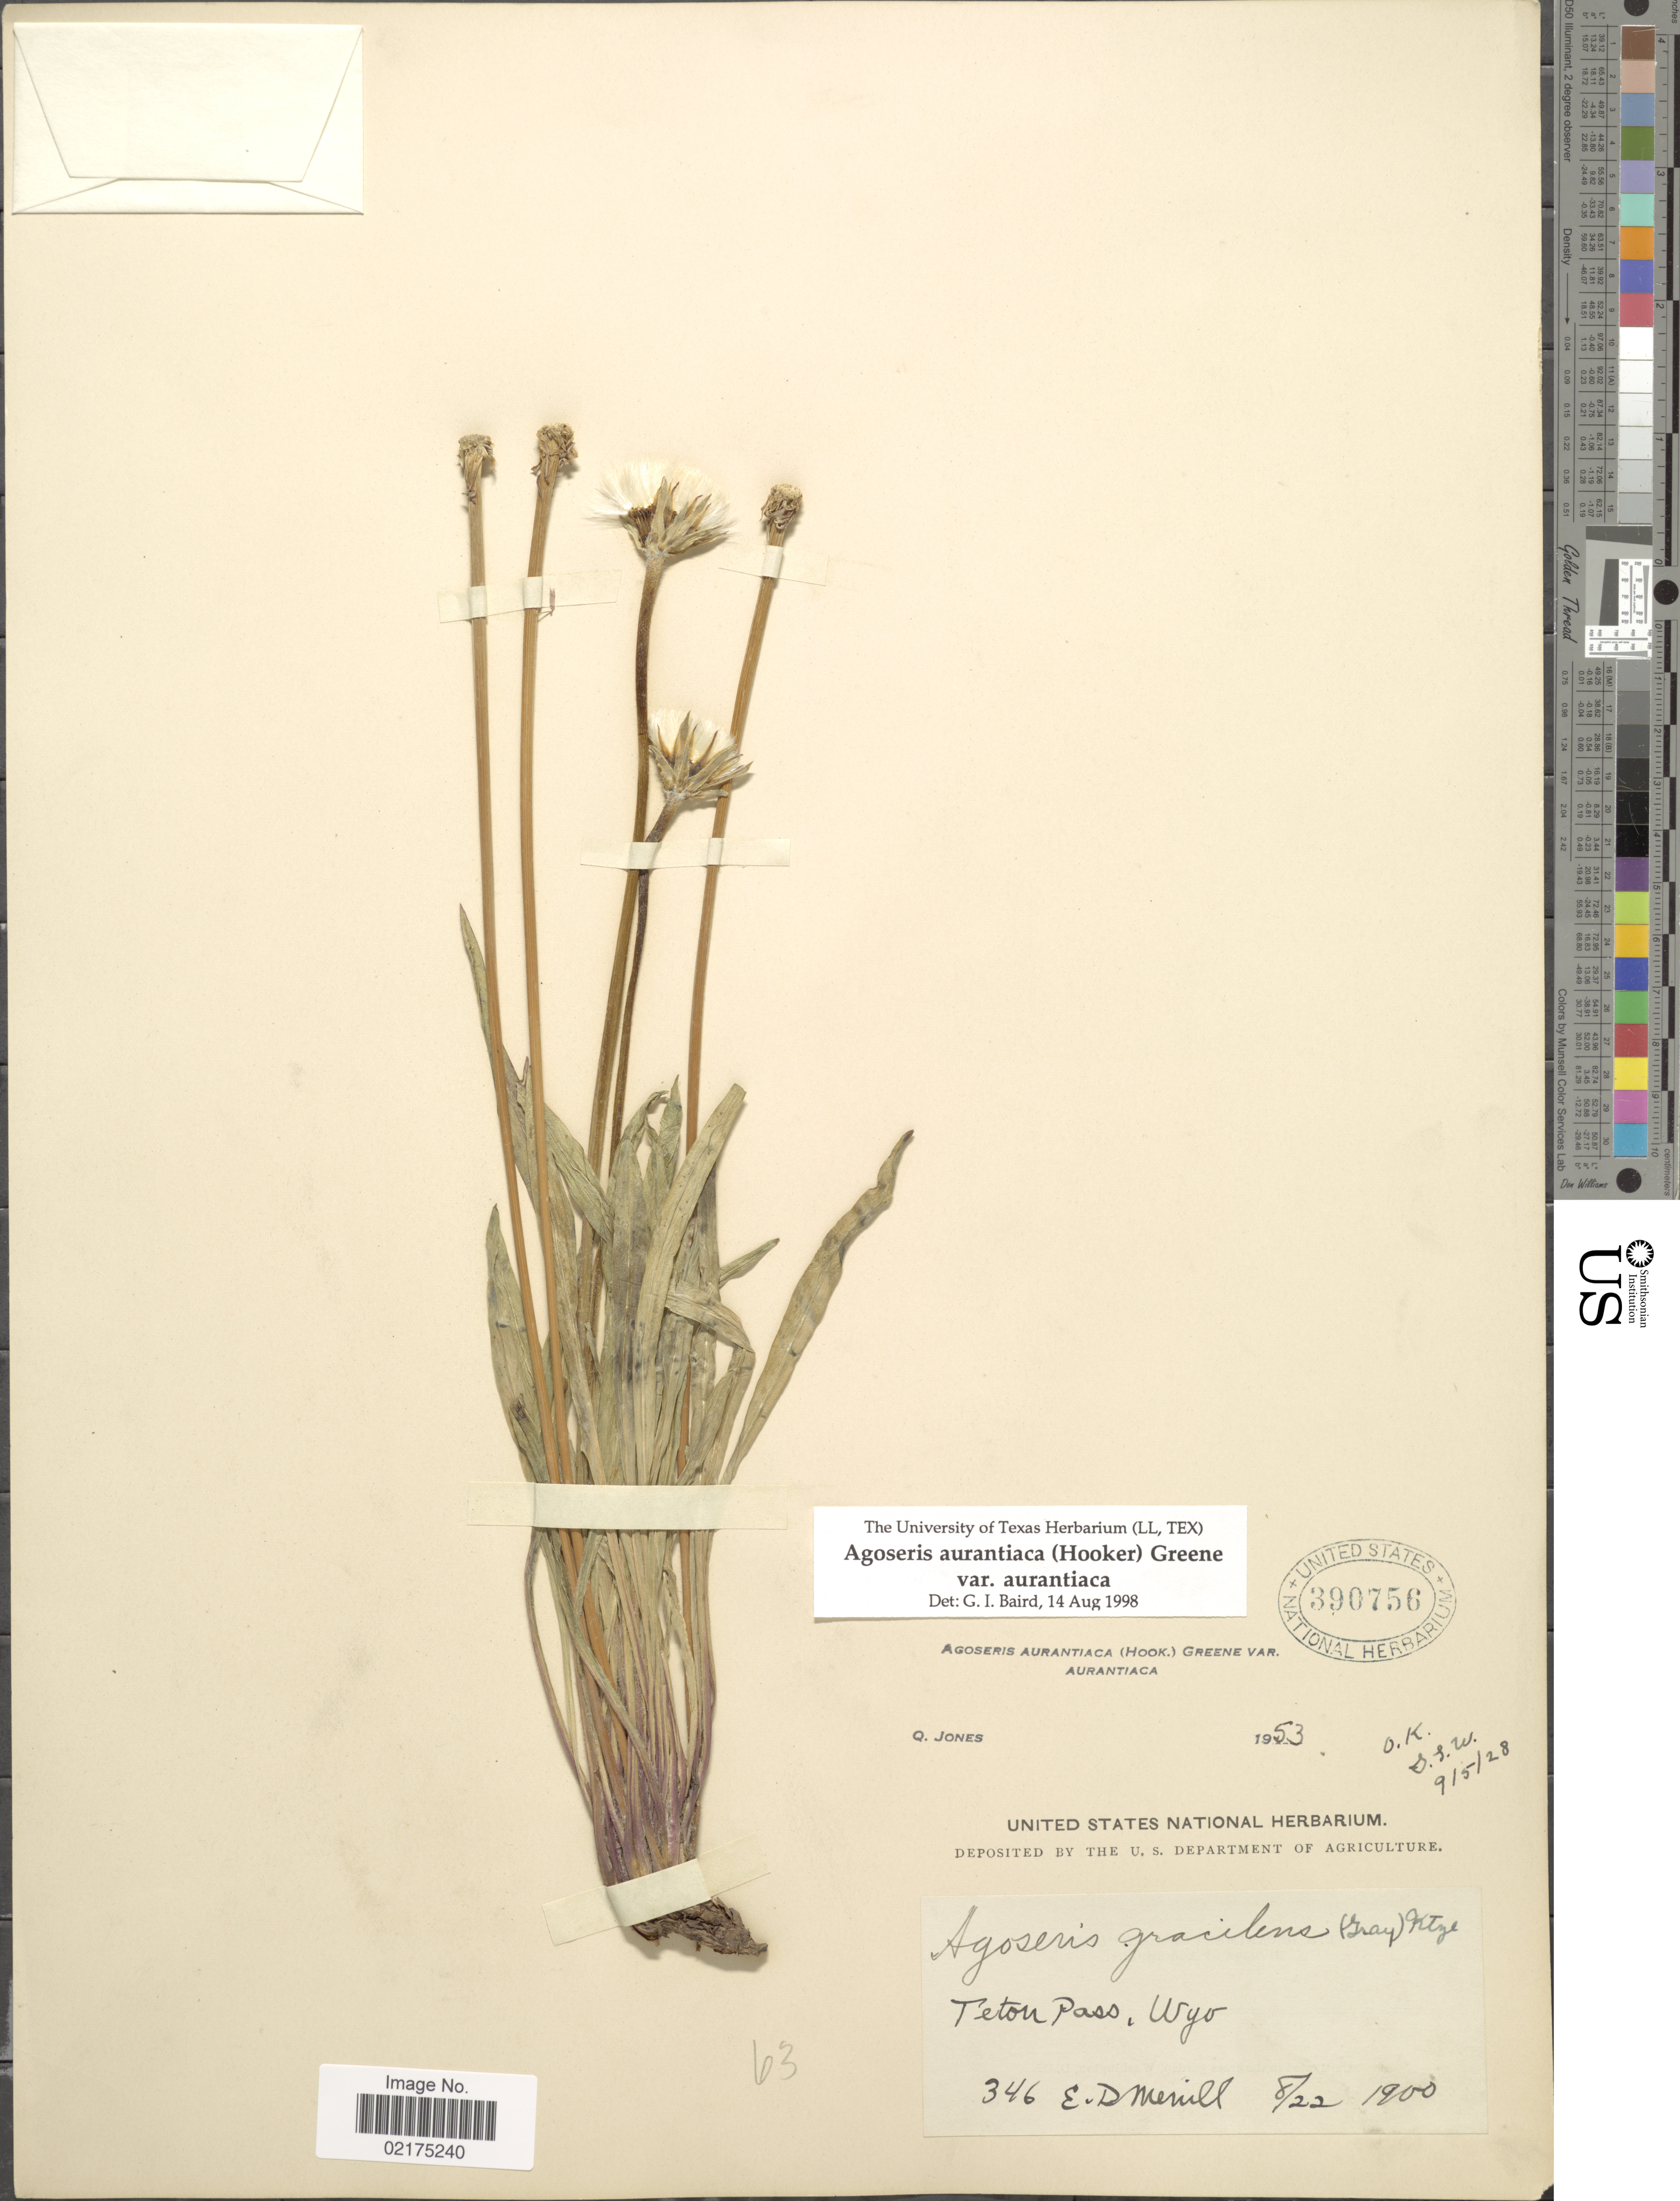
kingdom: Plantae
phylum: Tracheophyta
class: Magnoliopsida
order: Asterales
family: Asteraceae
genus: Agoseris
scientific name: Agoseris aurantiaca var. aurantiaca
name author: (Hook.) Greene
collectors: E. D. Merrill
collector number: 346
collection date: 1900-08-22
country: United States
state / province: Wyoming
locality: Teton Pass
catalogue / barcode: US 390756